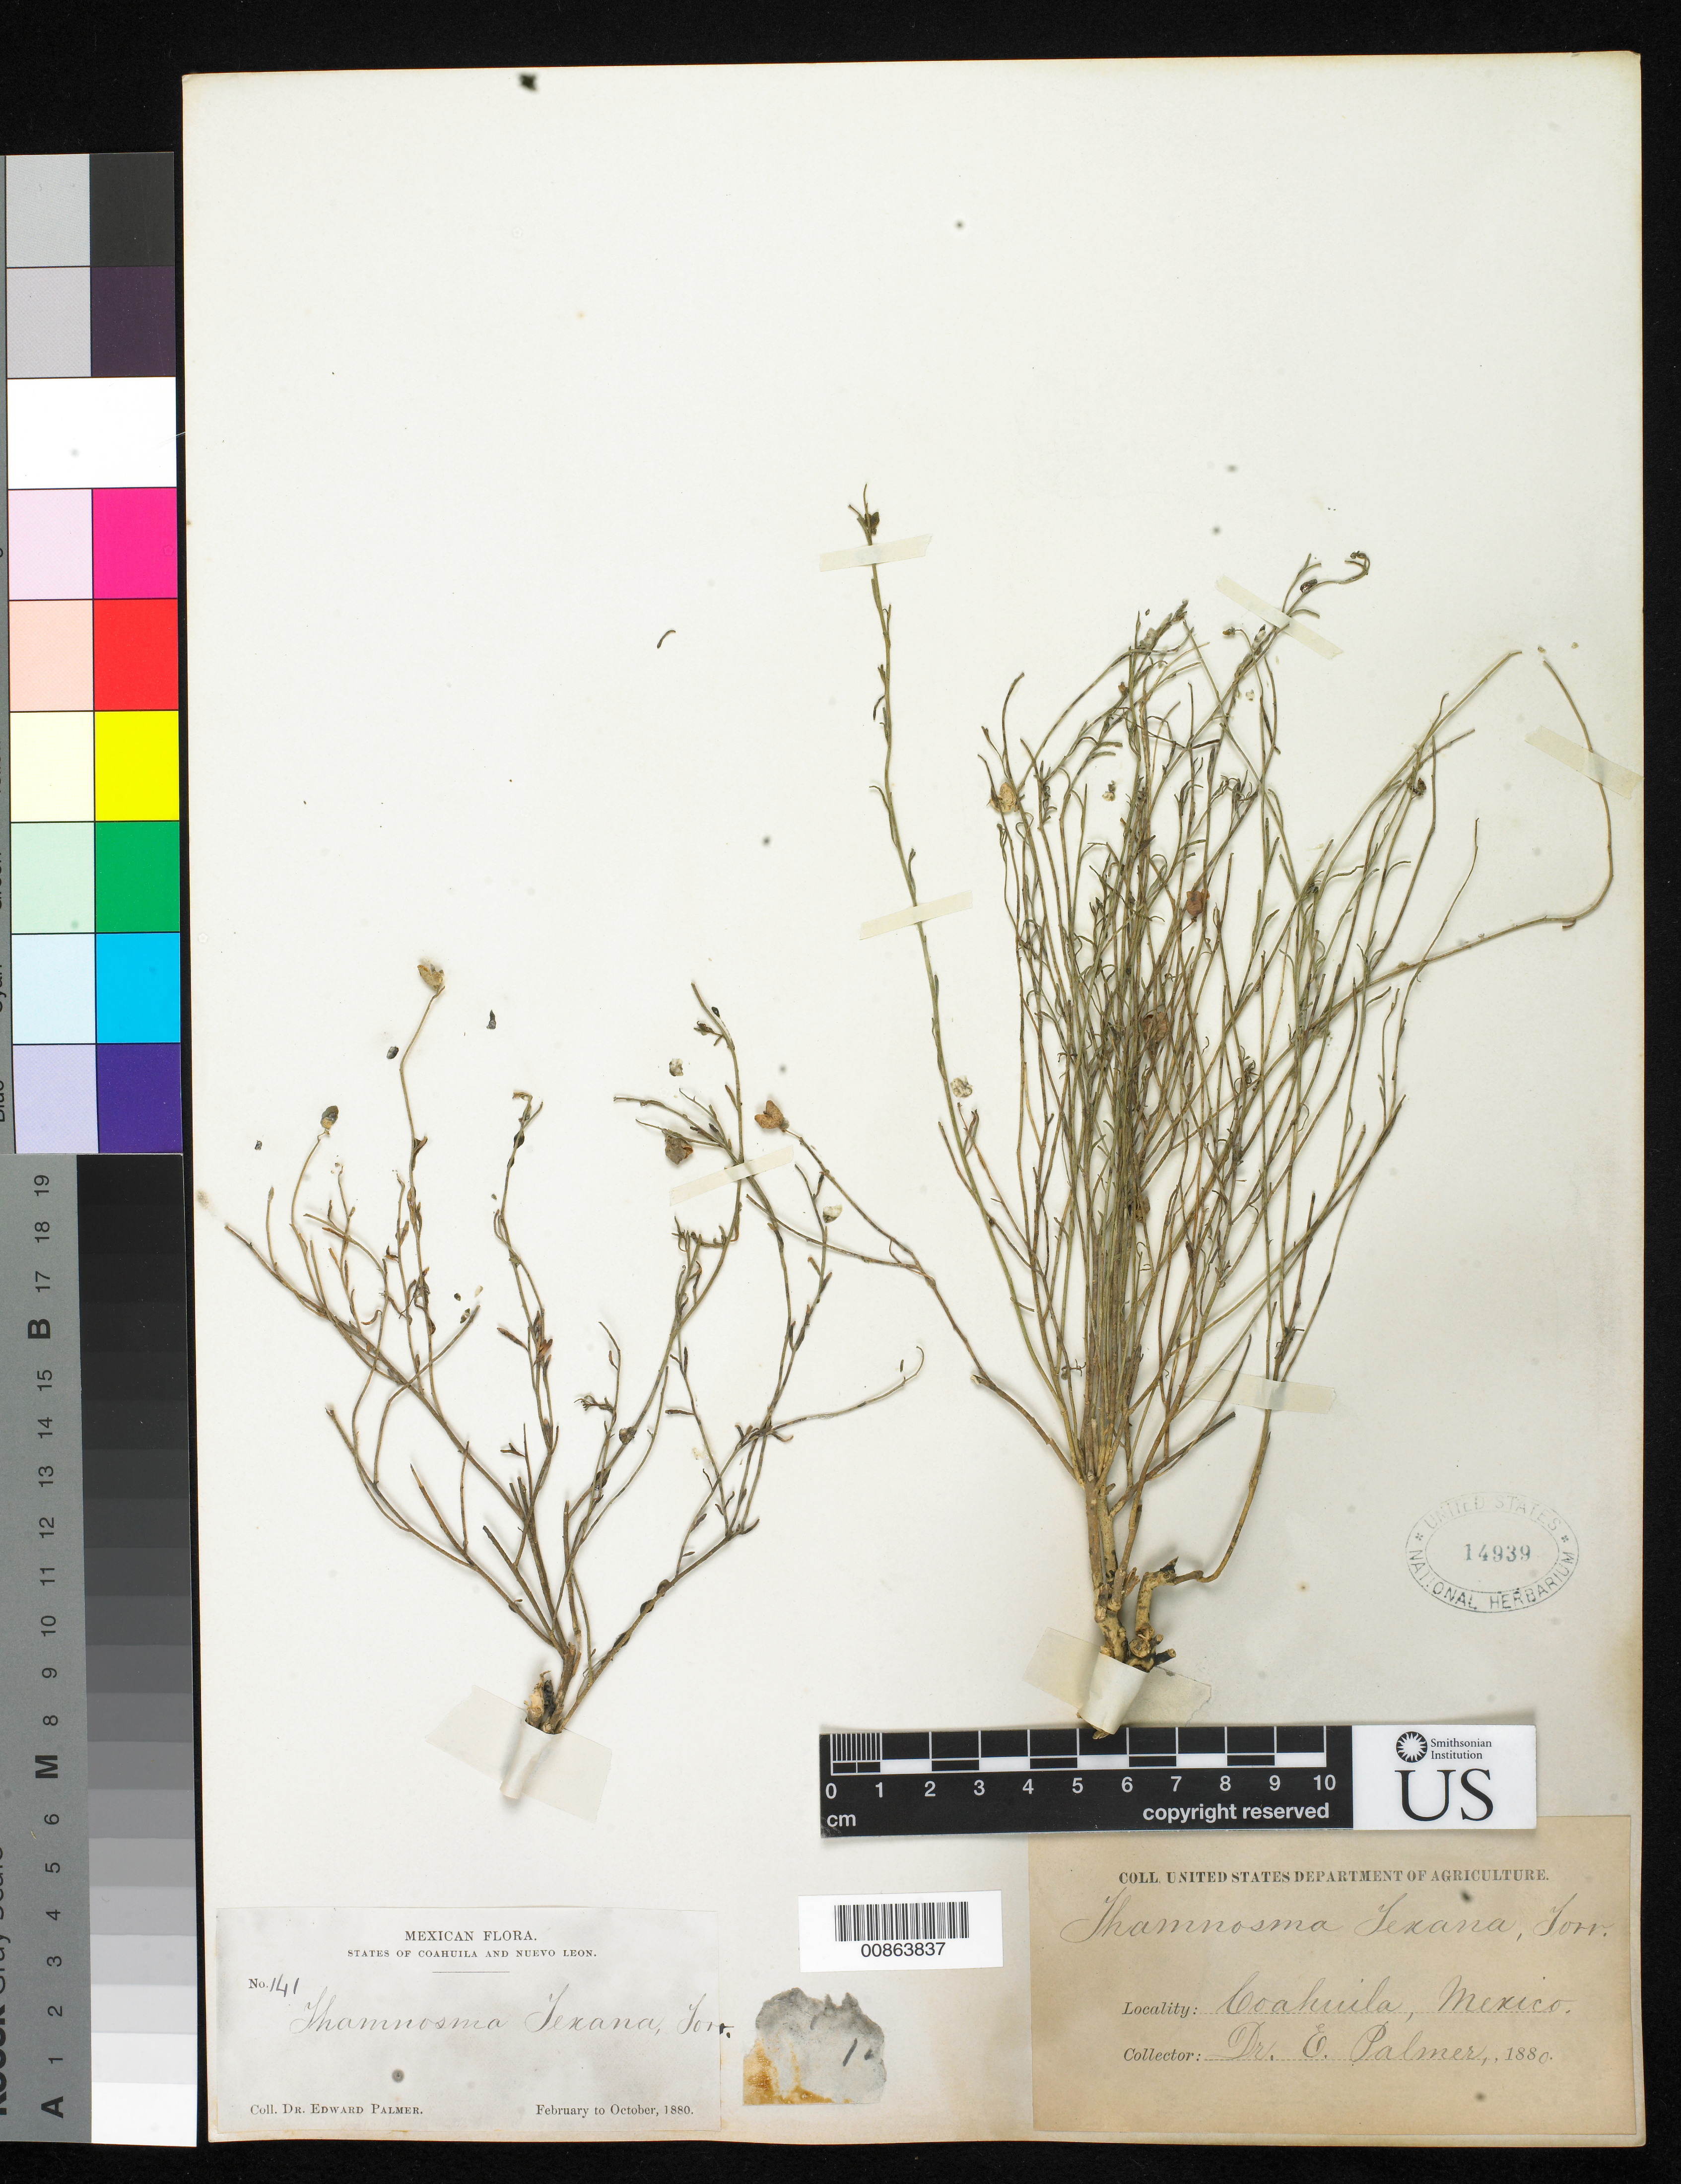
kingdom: Plantae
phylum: Tracheophyta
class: Magnoliopsida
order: Sapindales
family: Rutaceae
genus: Thamnosma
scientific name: Thamnosma texana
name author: (A. Gray) Torr.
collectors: E. Palmer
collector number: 141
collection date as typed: Feb 1880 to -- Oct 1880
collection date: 1880-02/1880-10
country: Mexico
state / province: Coahuila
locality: Coahuila.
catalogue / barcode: US 14939